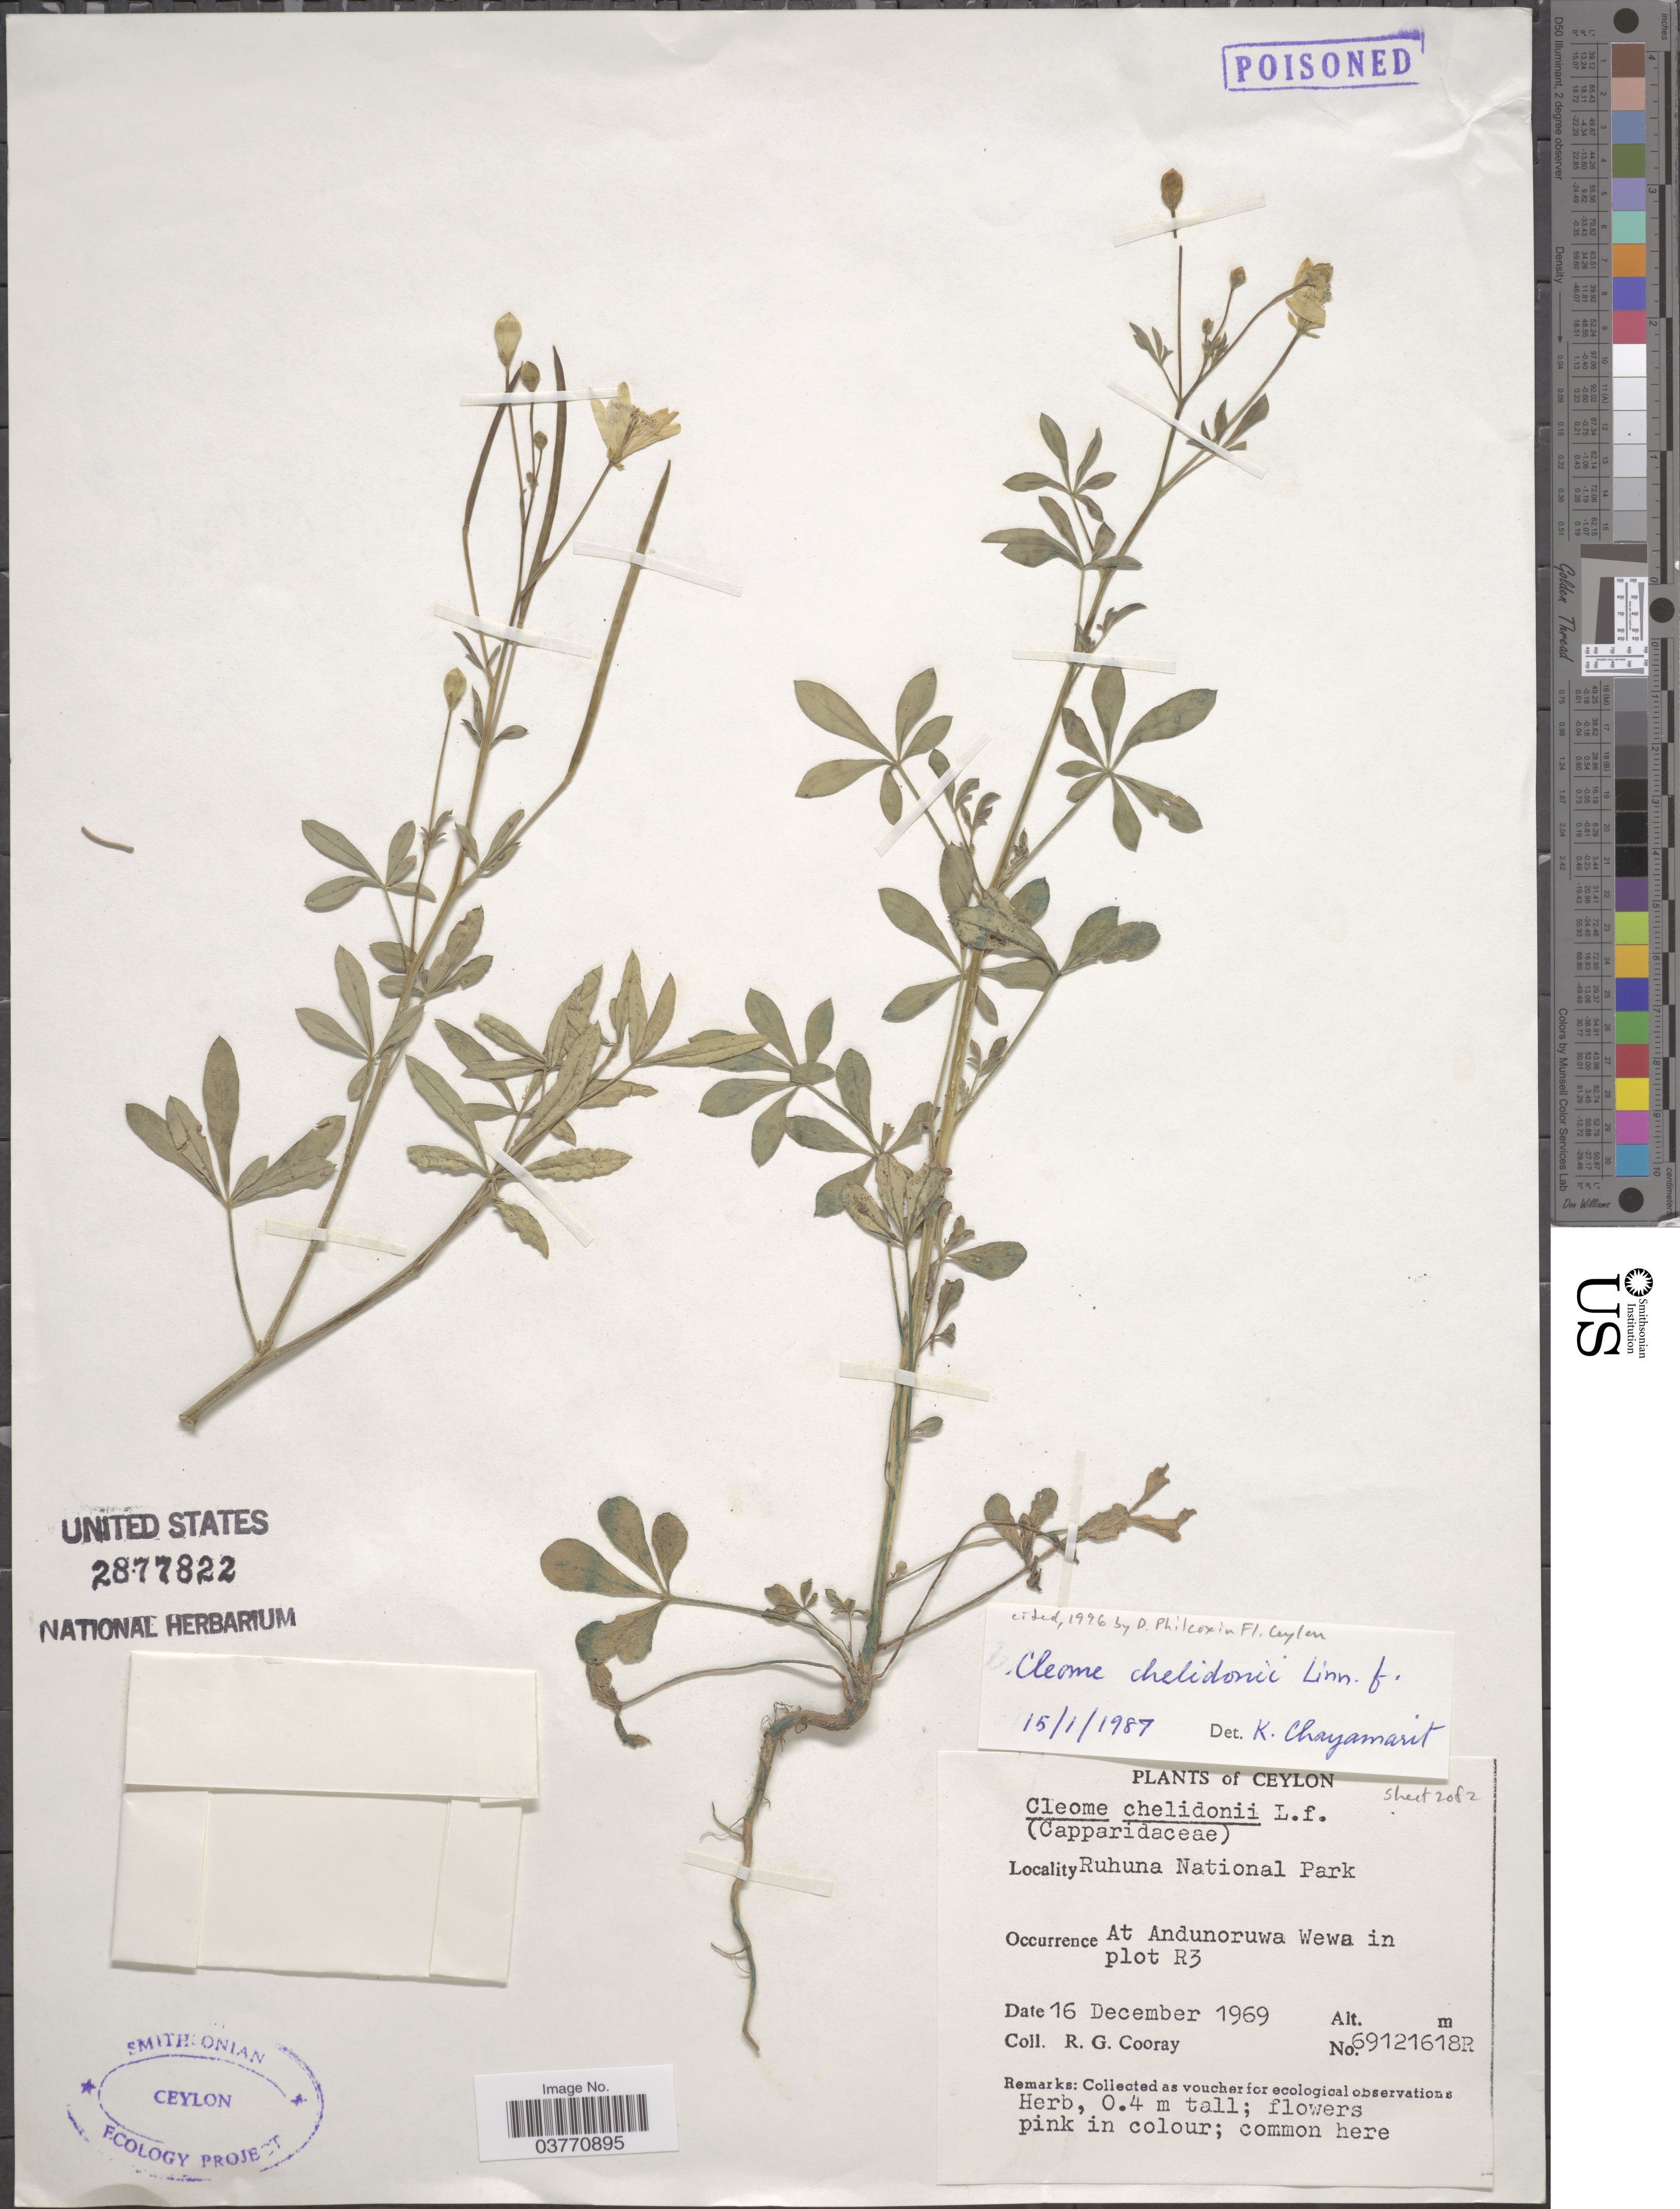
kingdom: Plantae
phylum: Tracheophyta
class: Magnoliopsida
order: Brassicales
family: Cleomaceae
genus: Corynandra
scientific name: Corynandra chelidonii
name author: (L. f.) Cochrane & Iltis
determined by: Strong, M. T., (US), Smithsonian Institution - National Museum of Natural History (UNITED STATES)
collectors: R. Cooray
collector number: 69121618R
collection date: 1969-12-16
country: Sri Lanka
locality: Ceylon. Ruhuna National Park. At Andunoruwa Wewa in plot R3.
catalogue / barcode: US 2877822